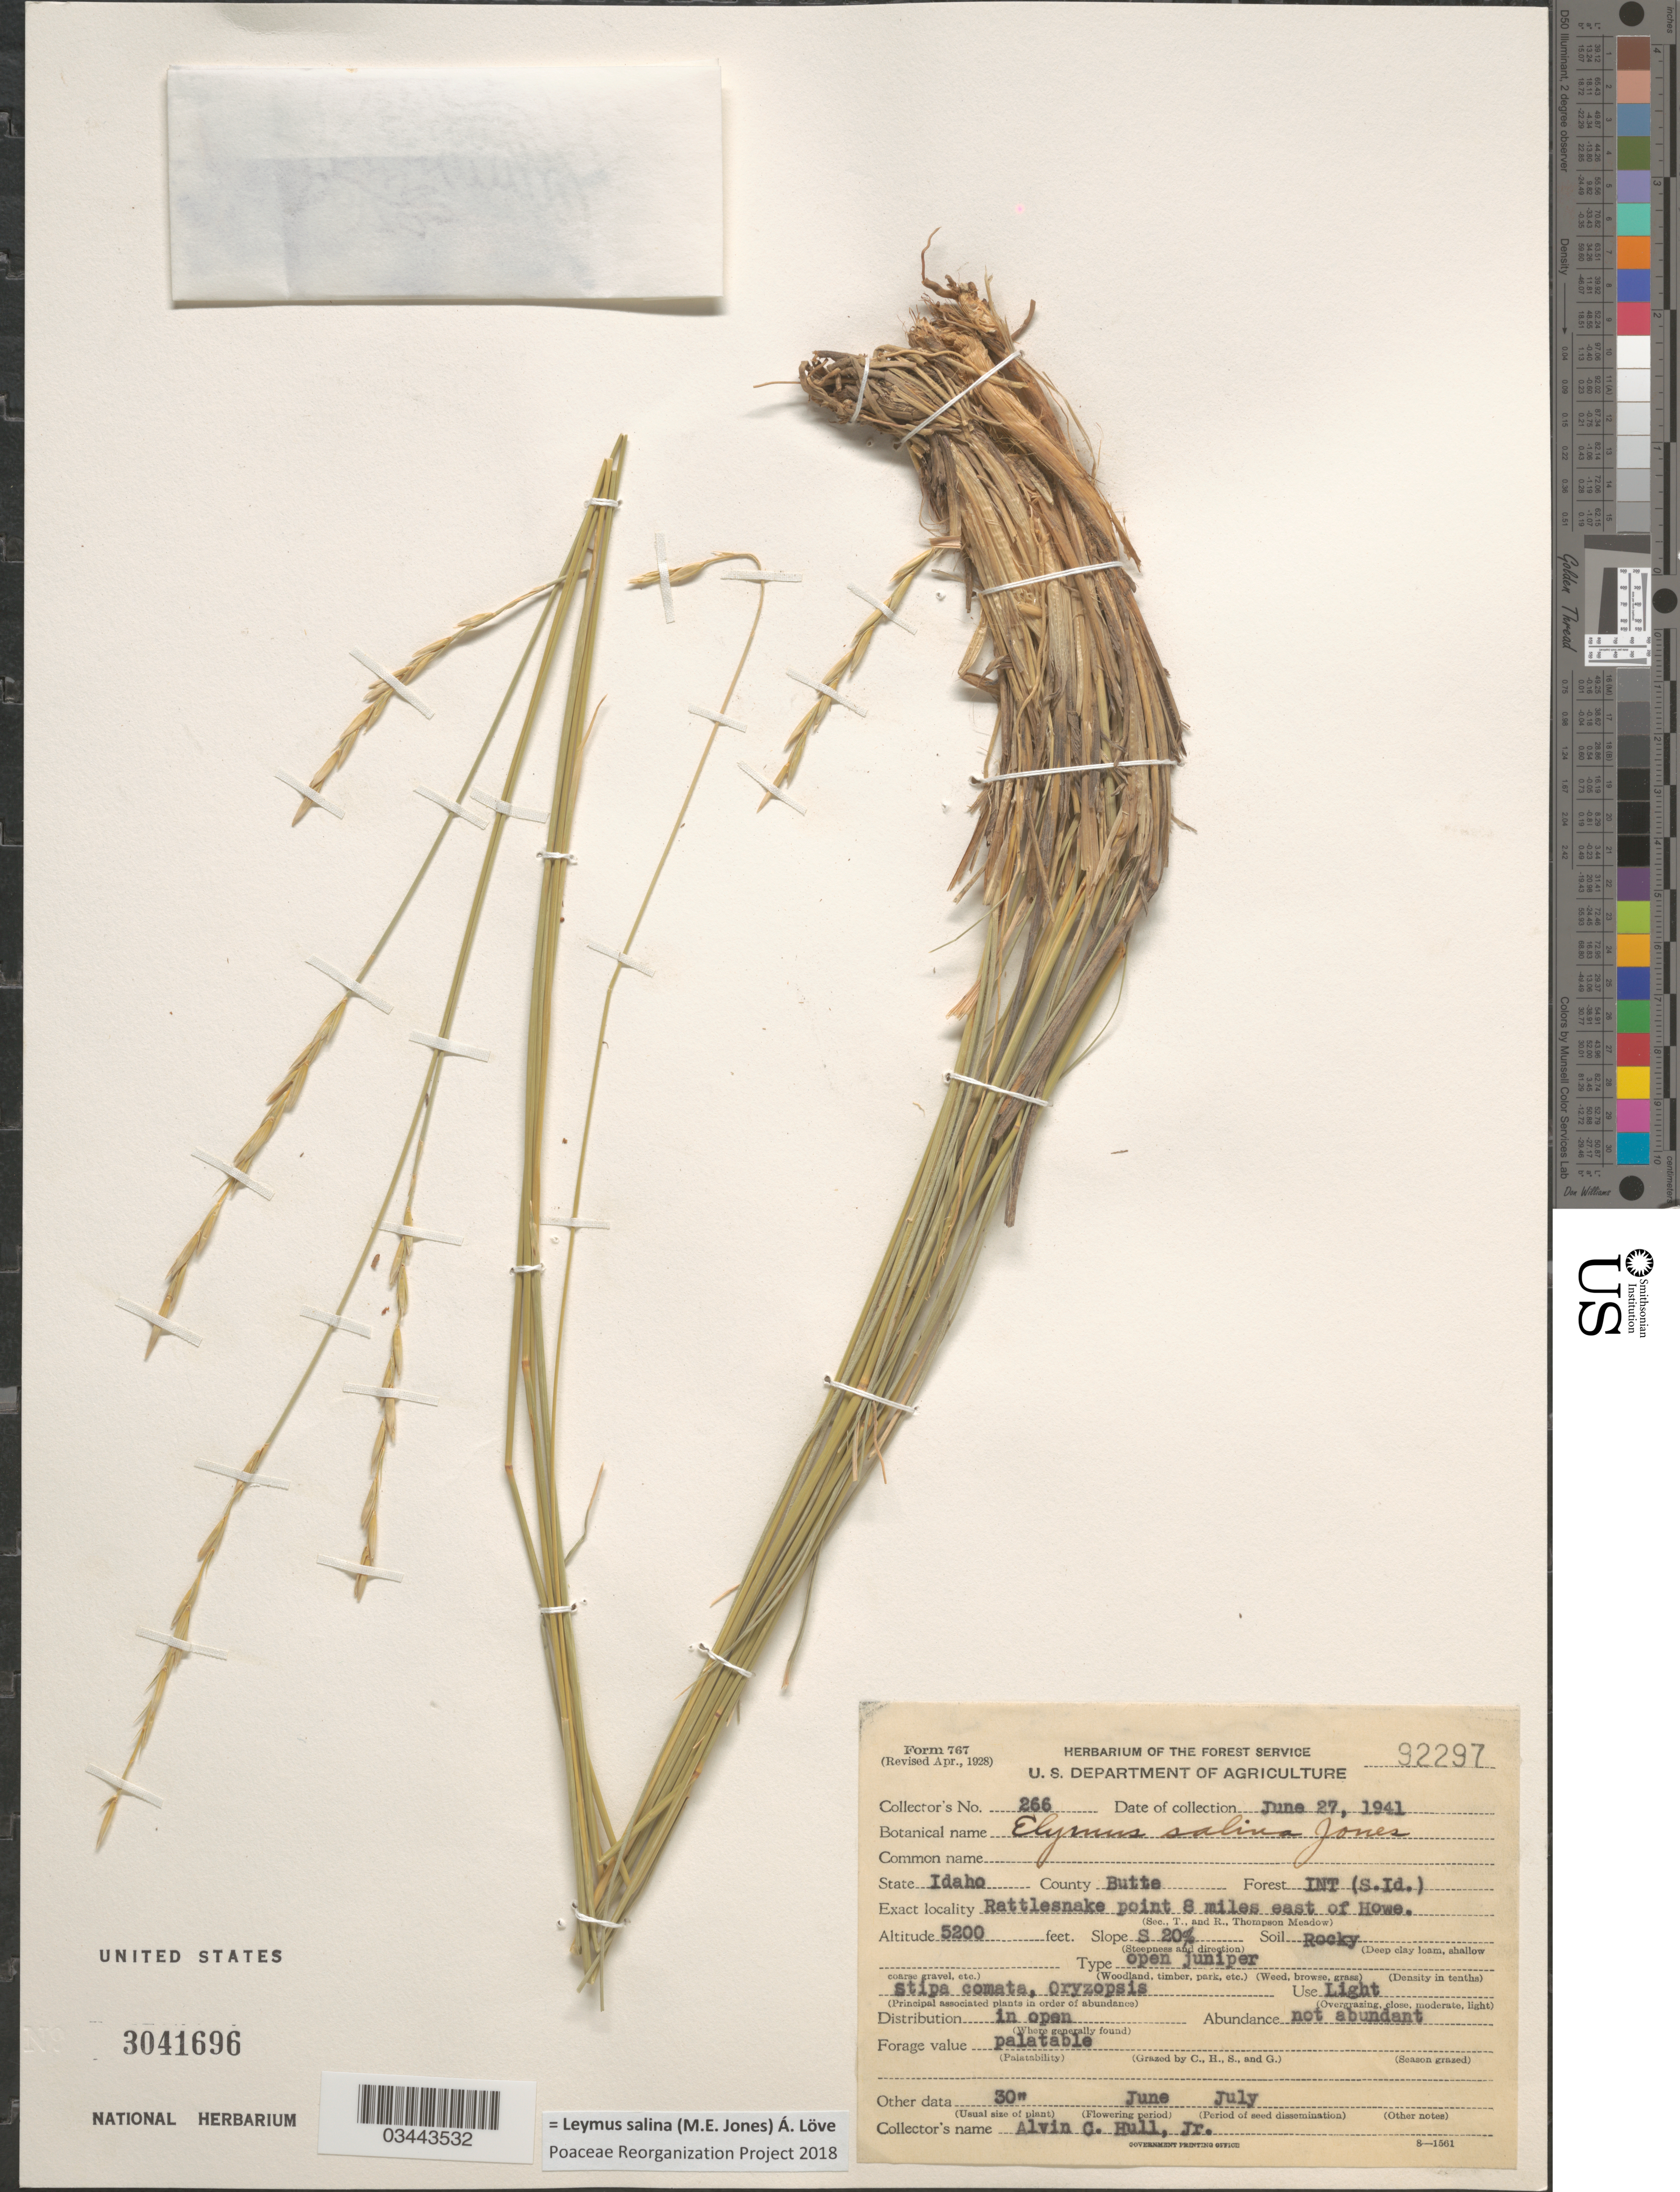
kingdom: Plantae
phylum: Tracheophyta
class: Liliopsida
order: Poales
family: Poaceae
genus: Leymus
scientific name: Leymus salina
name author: (M.E. Jones) Á. Löve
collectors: A. Hull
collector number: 266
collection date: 1941-06-27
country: United States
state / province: Idaho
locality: County Butte. Forest INT (S.Id.). Rattlesnake point 8 miles east of Howe.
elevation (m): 1585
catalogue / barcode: US 3041696